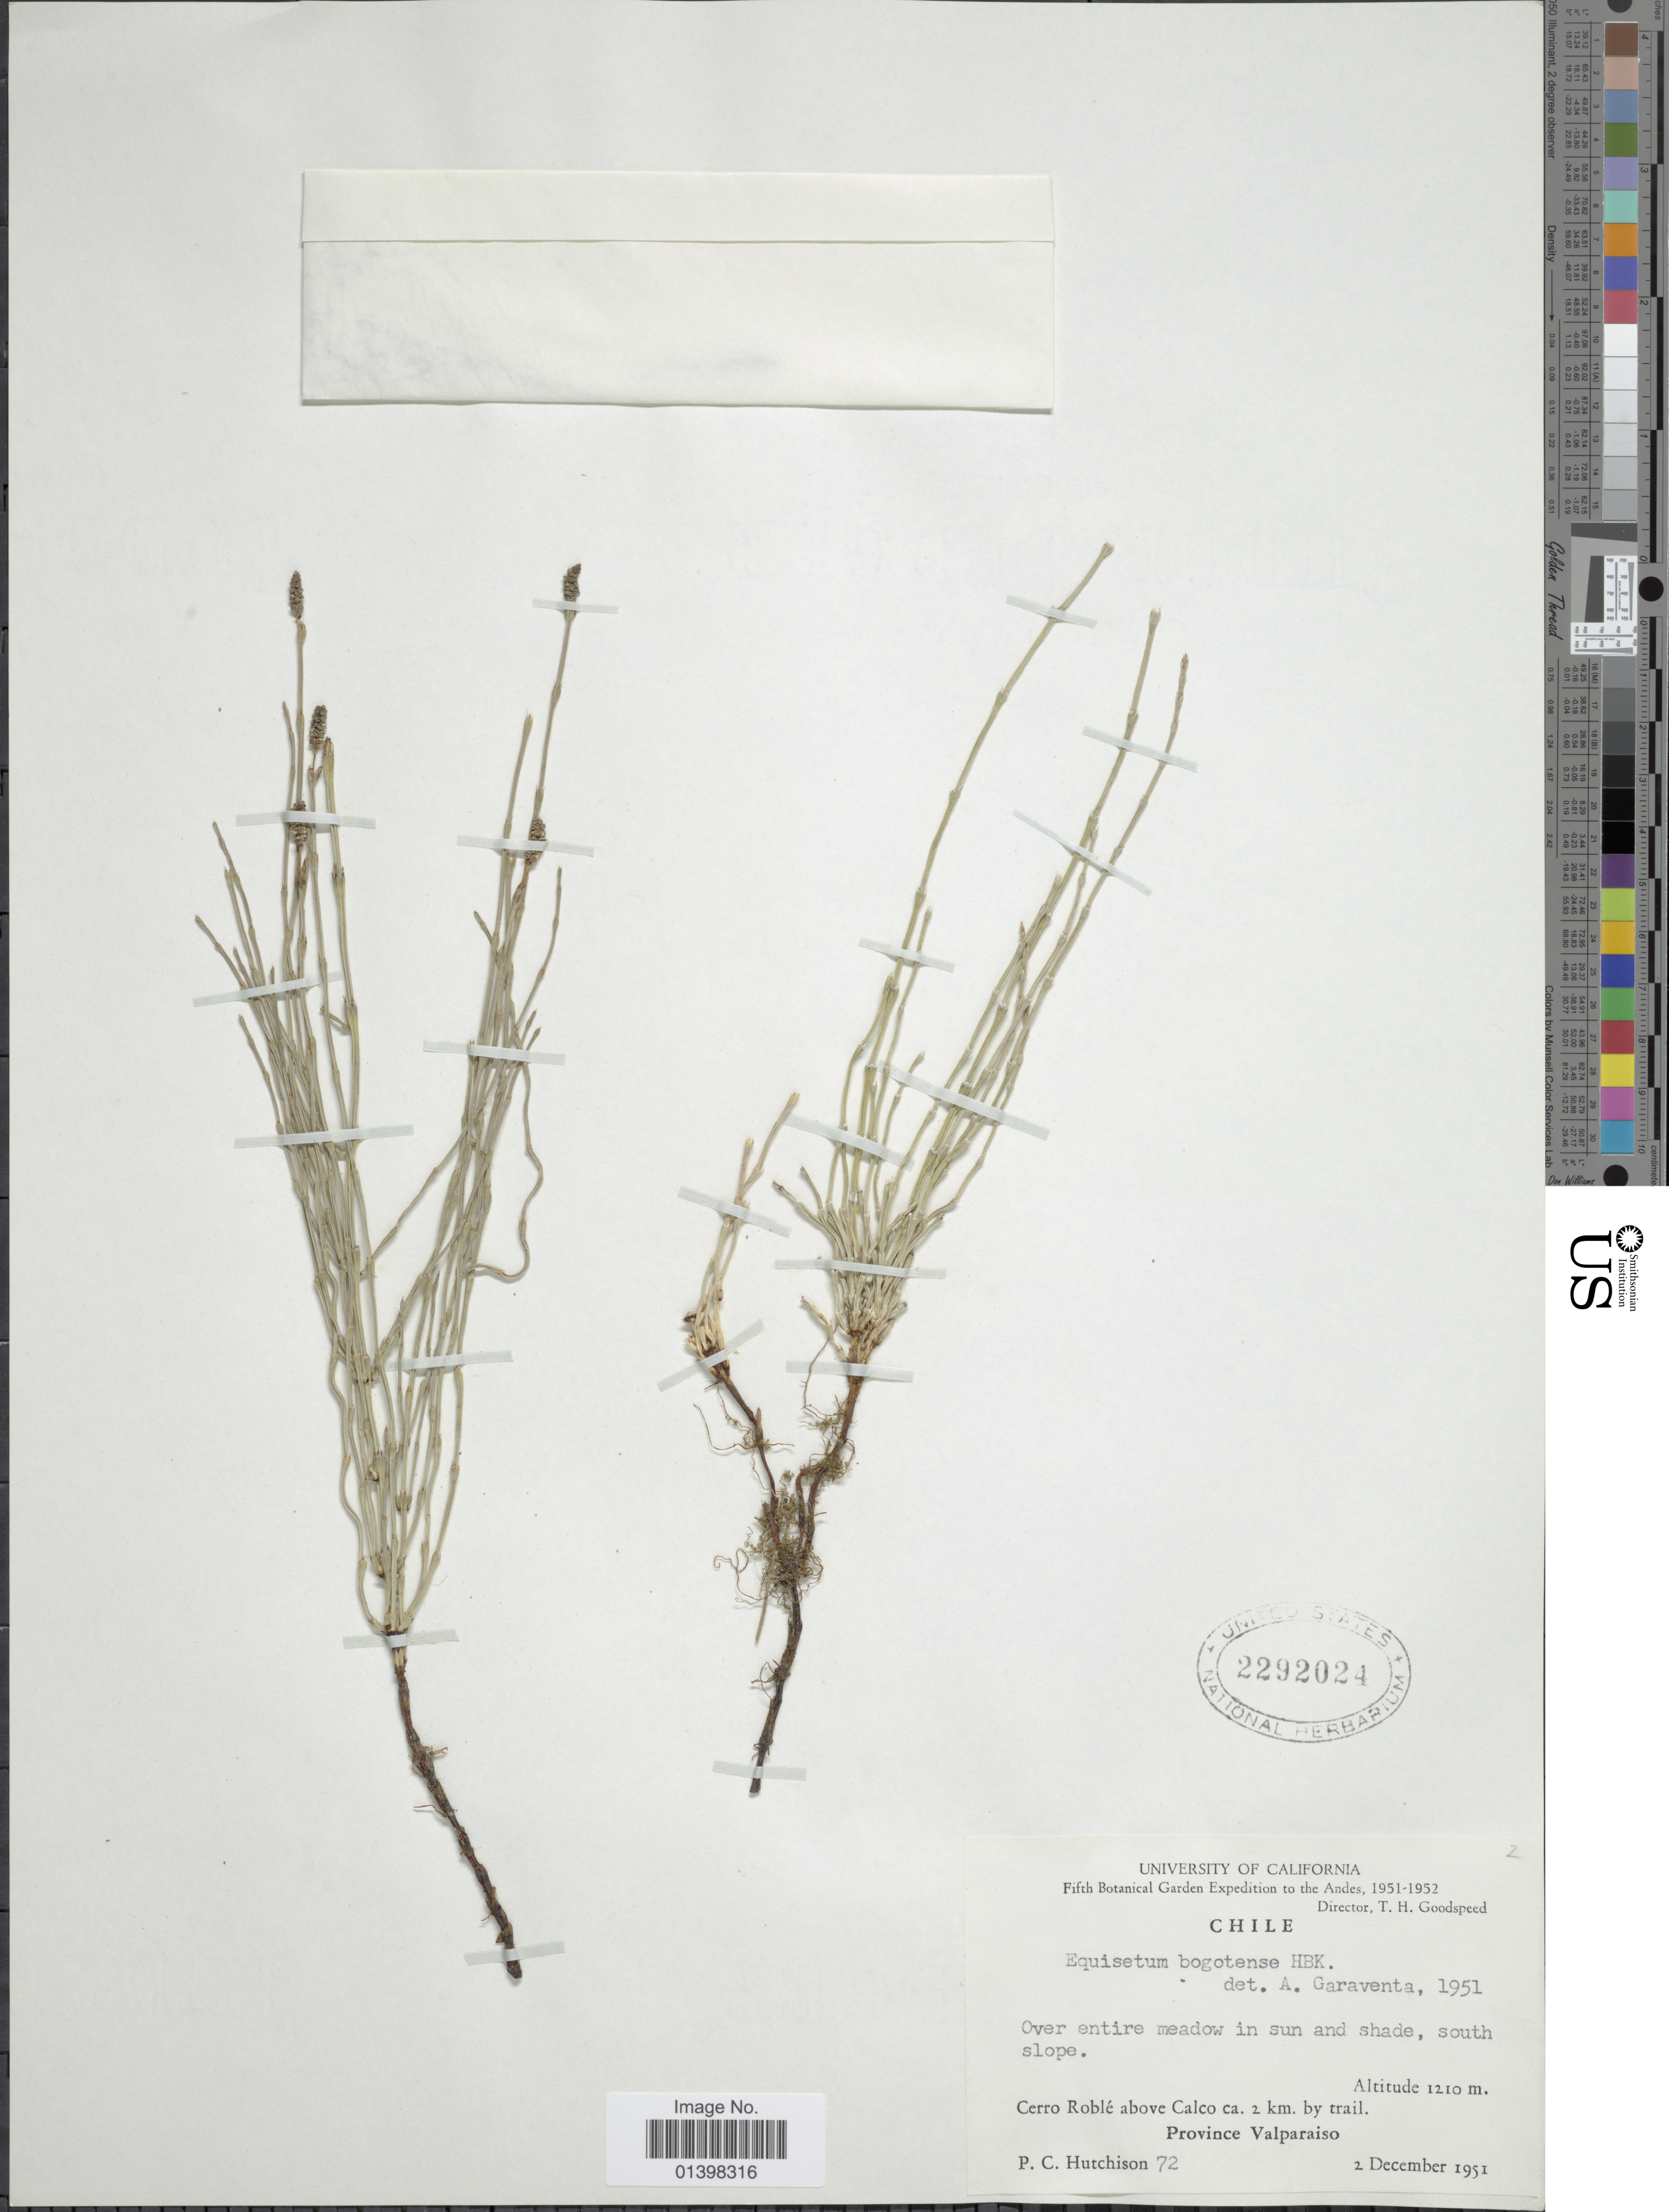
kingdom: Plantae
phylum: Tracheophyta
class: Polypodiopsida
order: Equisetales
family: Equisetaceae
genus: Equisetum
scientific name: Equisetum bogotense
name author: Kunth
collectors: P. C. Hutchison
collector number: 72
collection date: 1951-12-02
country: Chile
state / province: Valparaíso (V)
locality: Cerro Roblé above ca 2 km by trail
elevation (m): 1210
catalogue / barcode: US 2292024